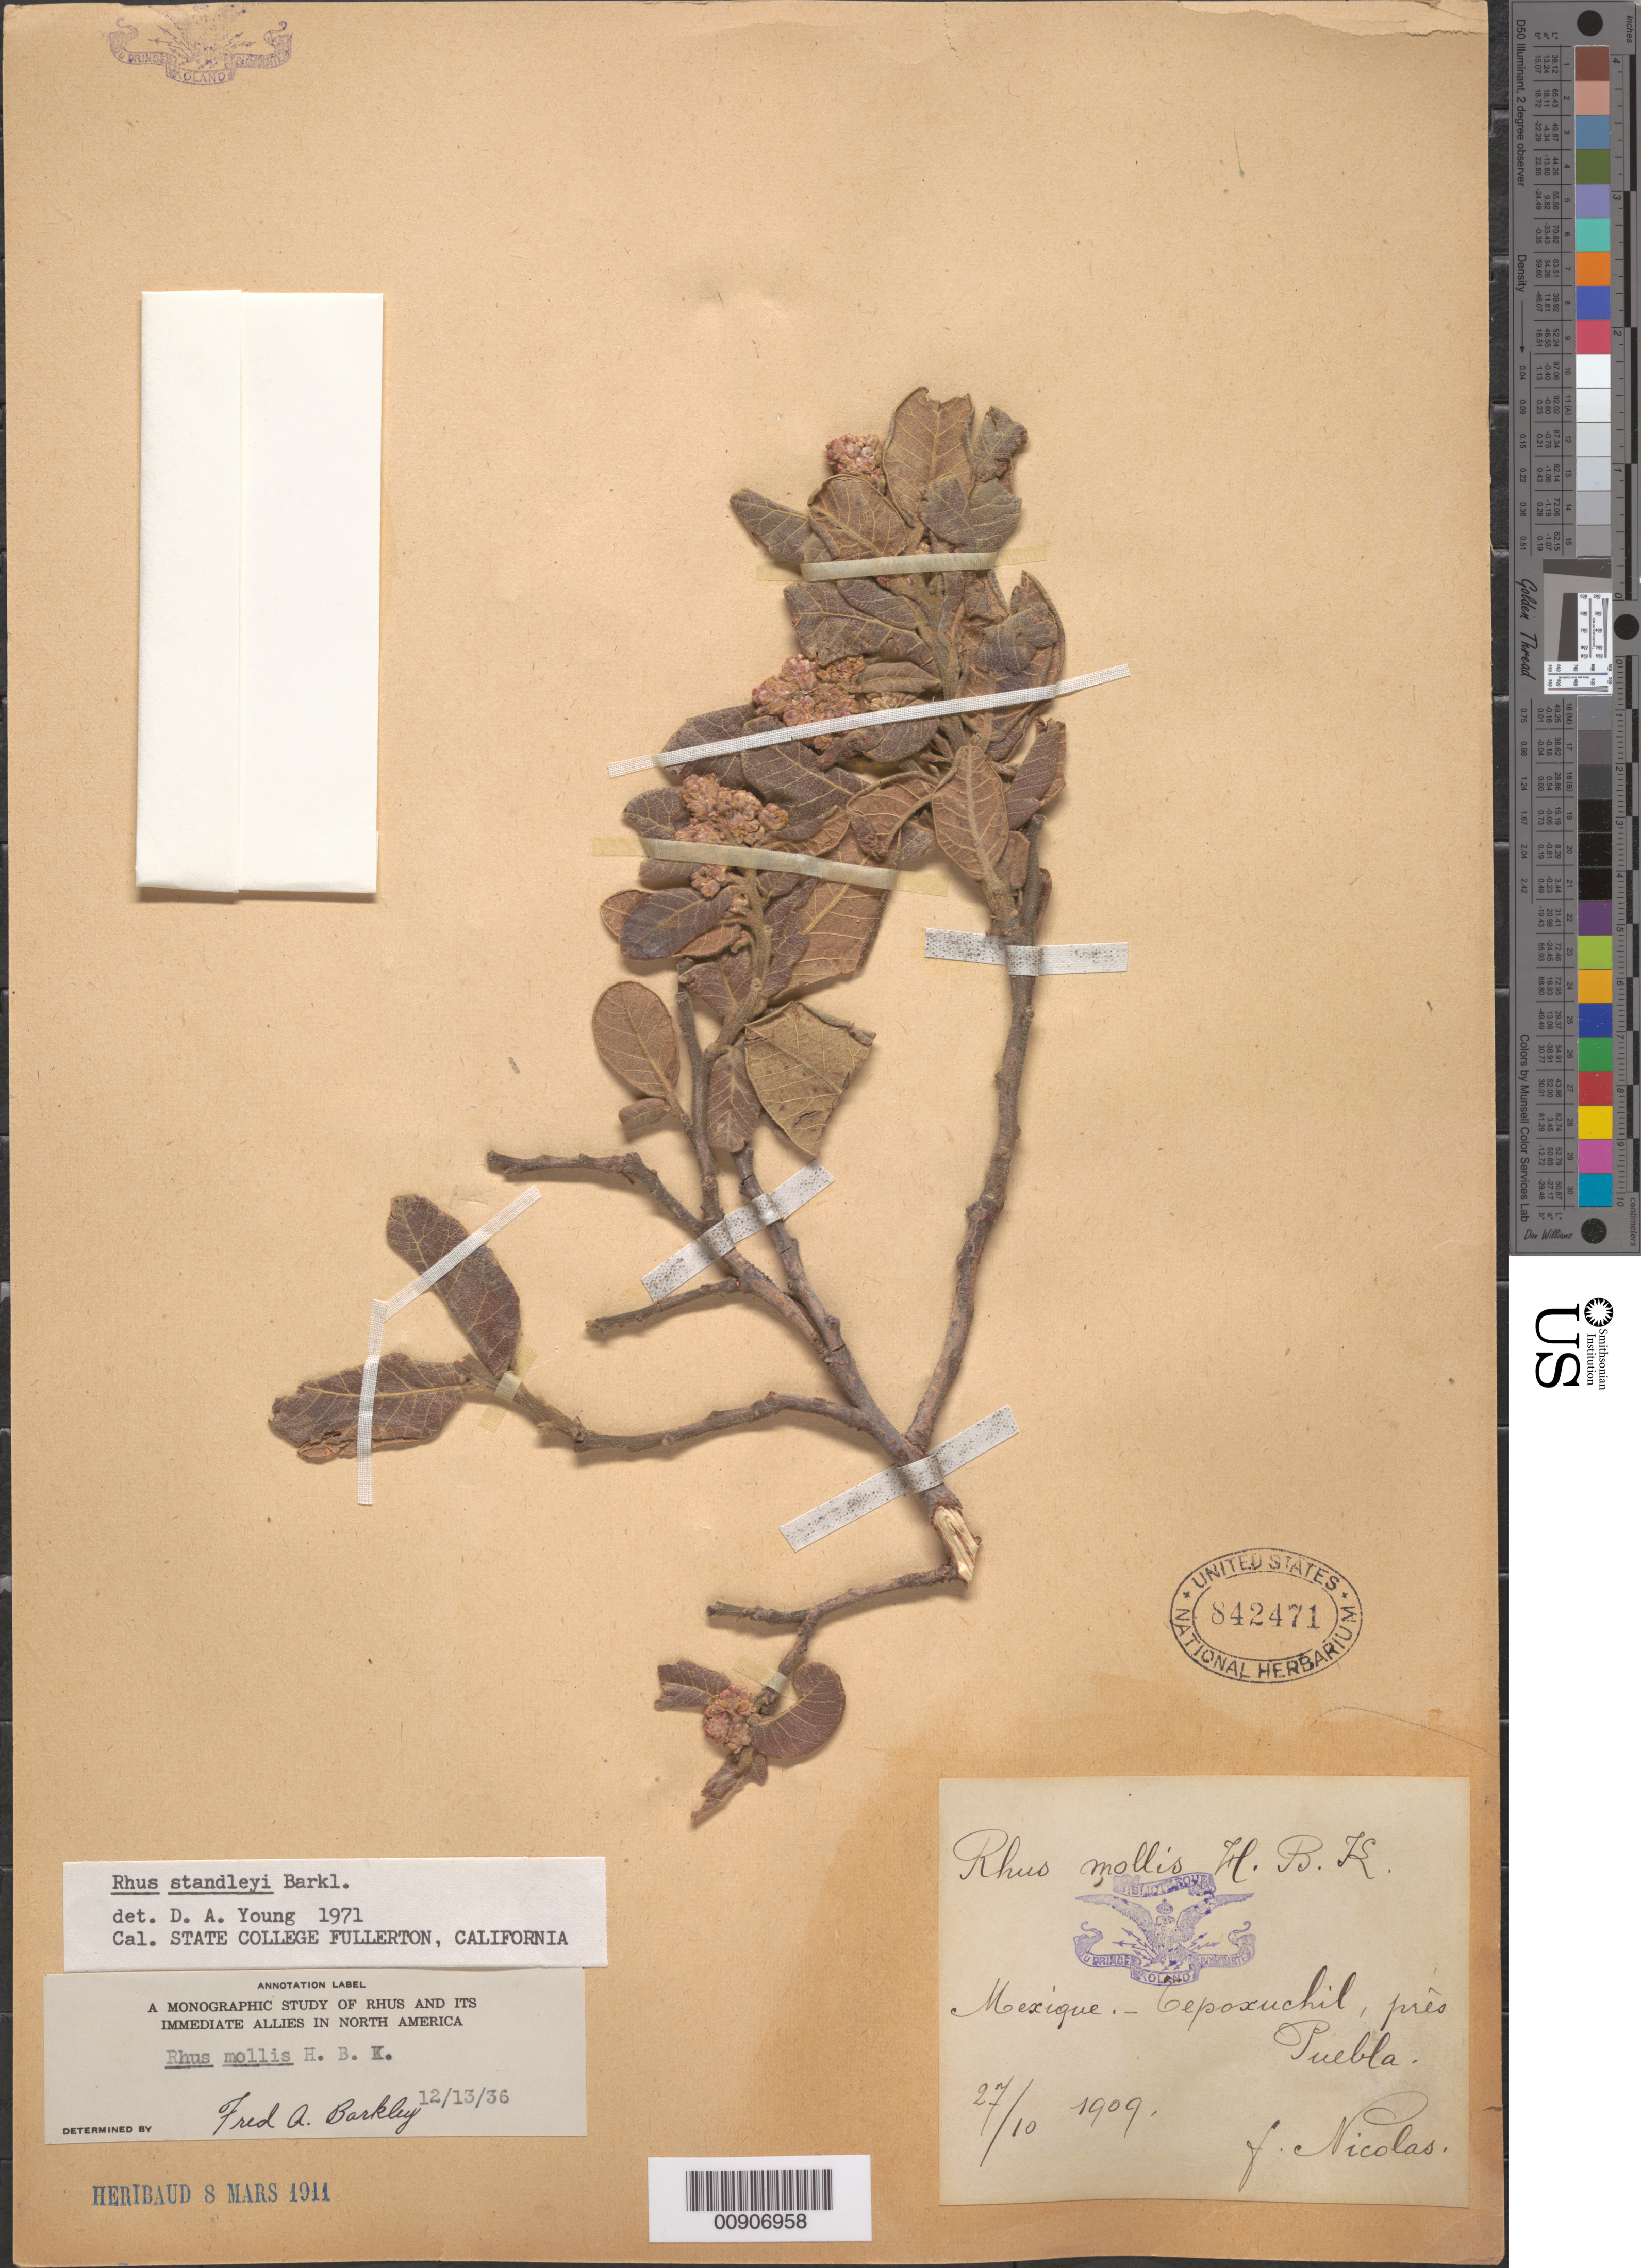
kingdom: Plantae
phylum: Tracheophyta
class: Magnoliopsida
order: Sapindales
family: Anacardiaceae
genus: Rhus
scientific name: Rhus standleyi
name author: F.A. Barkley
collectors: B. Nicolas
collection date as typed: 27 Oct 1909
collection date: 1909-10-27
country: Mexico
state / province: Puebla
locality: Tepoxuchil, près Puebla.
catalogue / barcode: US 842471